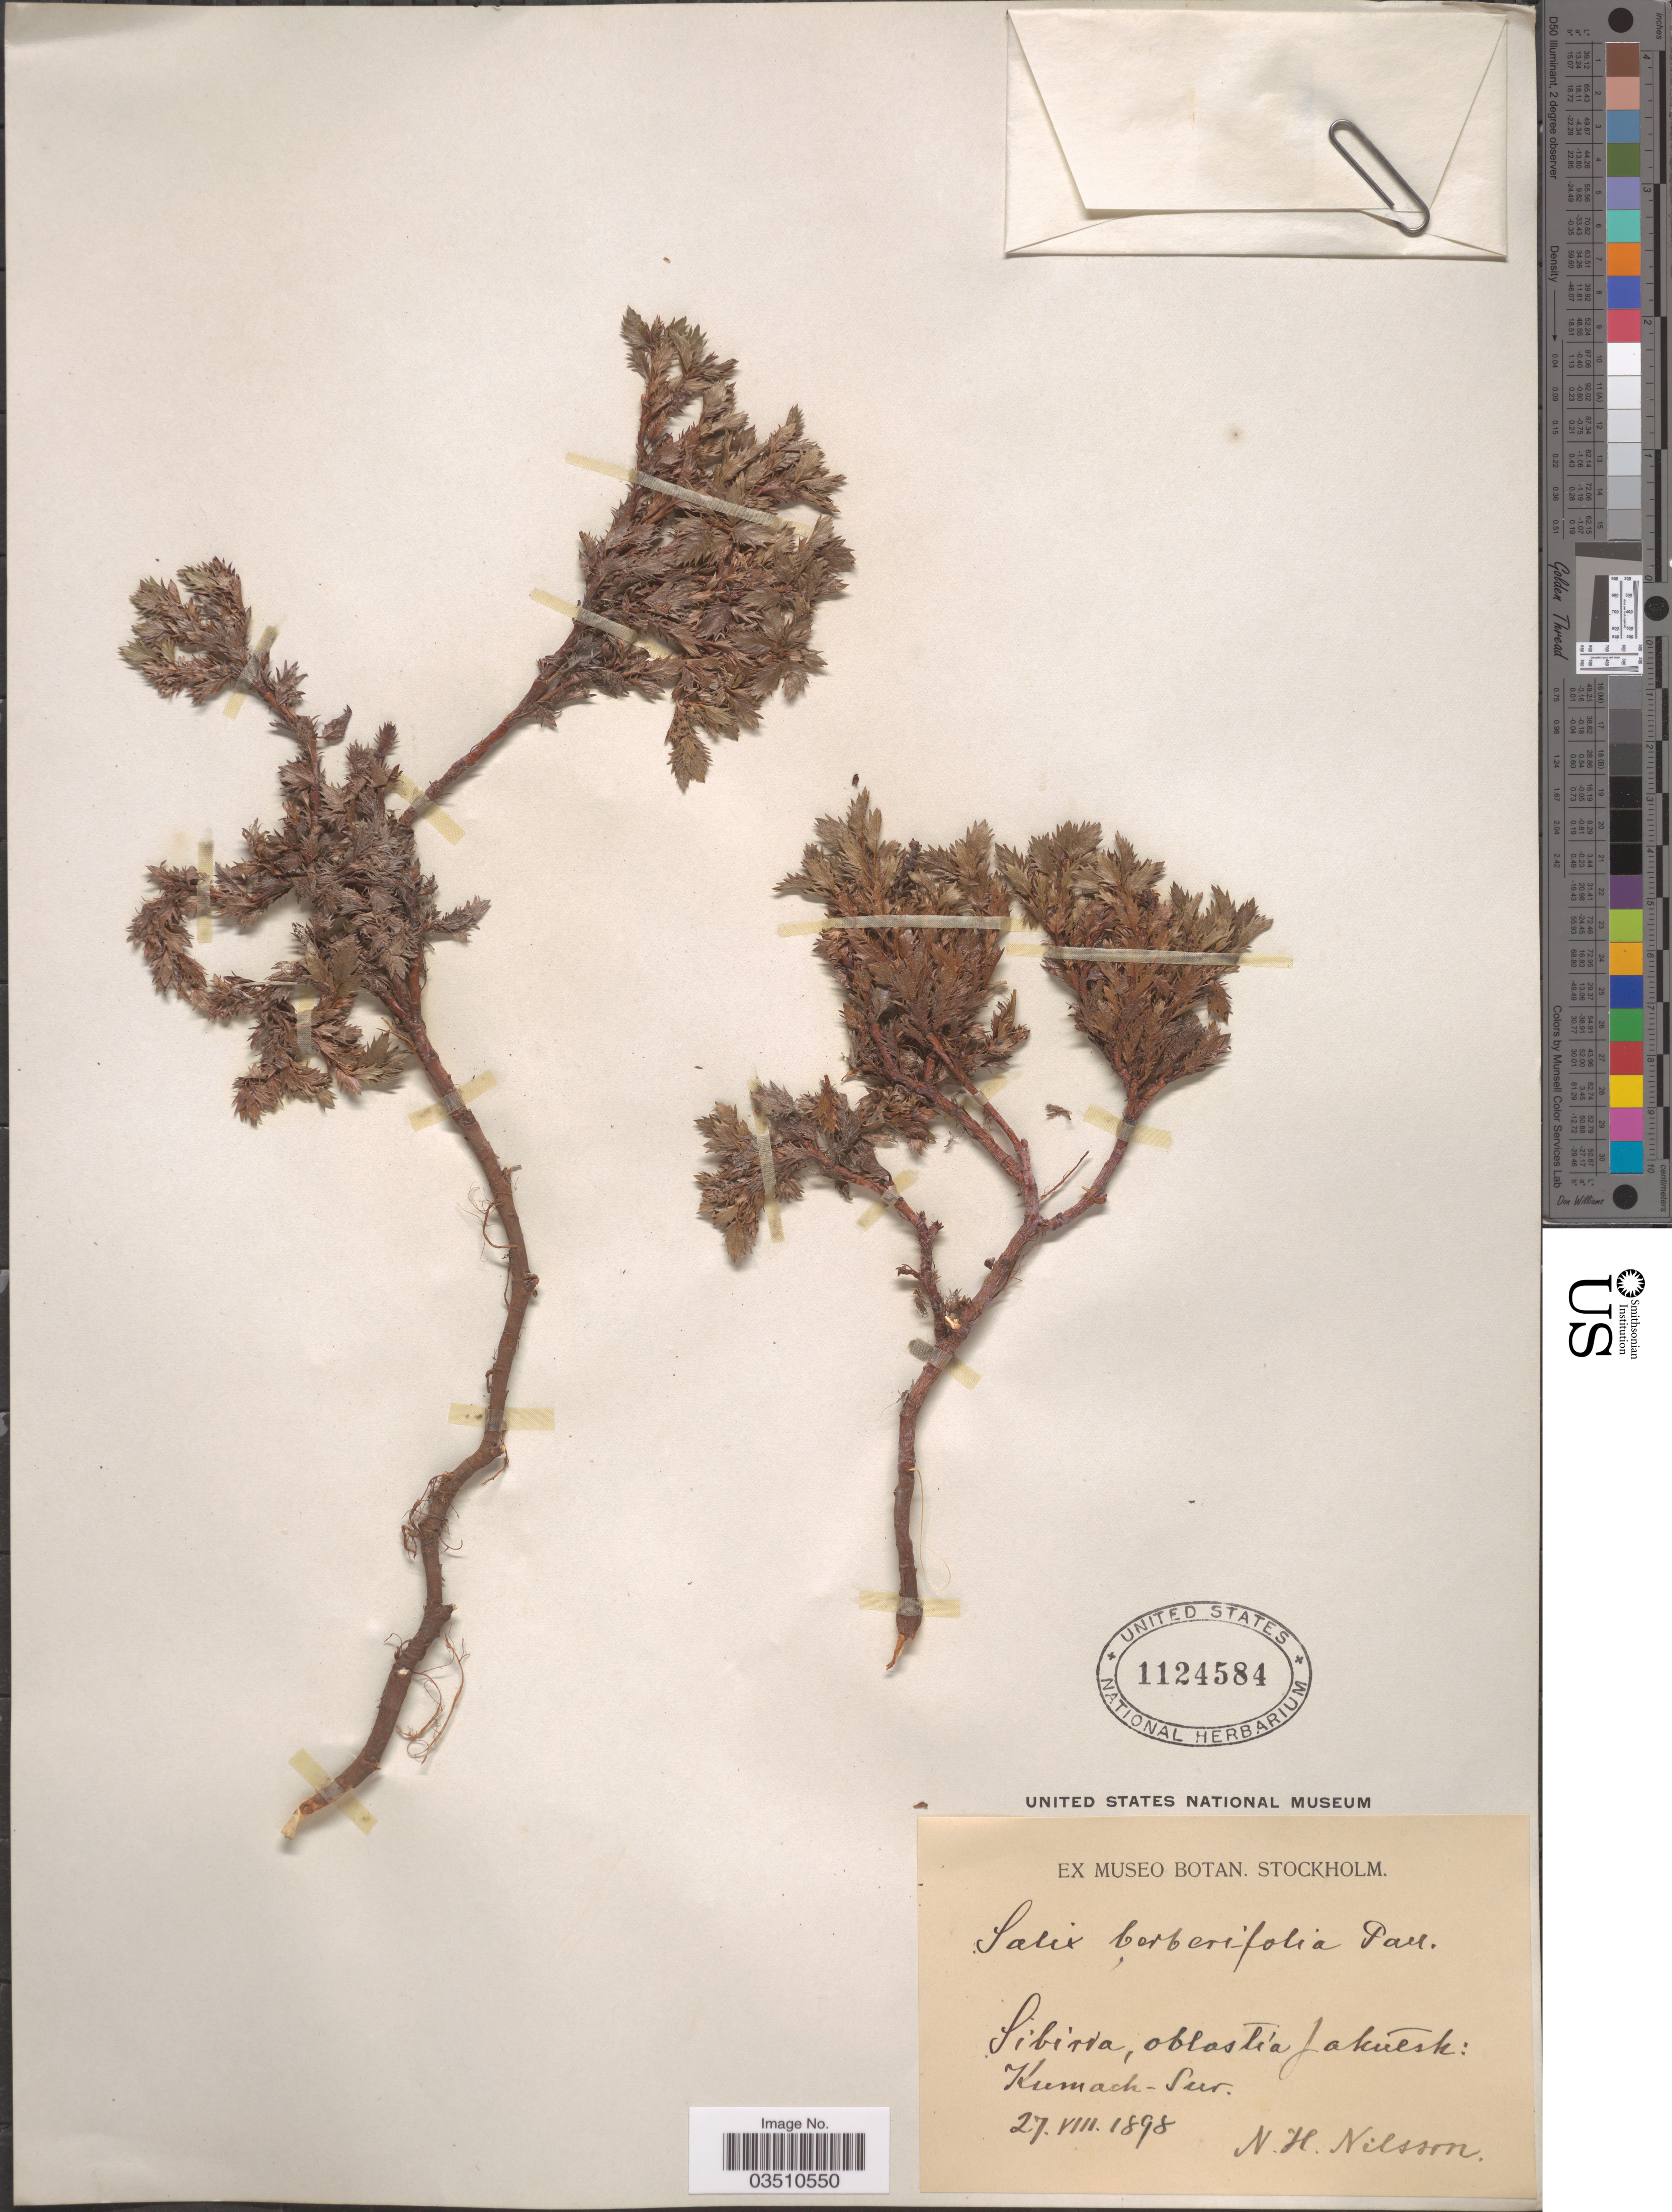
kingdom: Plantae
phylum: Tracheophyta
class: Magnoliopsida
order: Malpighiales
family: Salicaceae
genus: Salix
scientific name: Salix berberifolia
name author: Pall.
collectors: N. H. Nilsson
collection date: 1898-08-27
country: Russian Federation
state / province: Sakha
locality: Sibiria, oblastia Jakutsk: Kumach-Sur.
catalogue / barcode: US 1124584